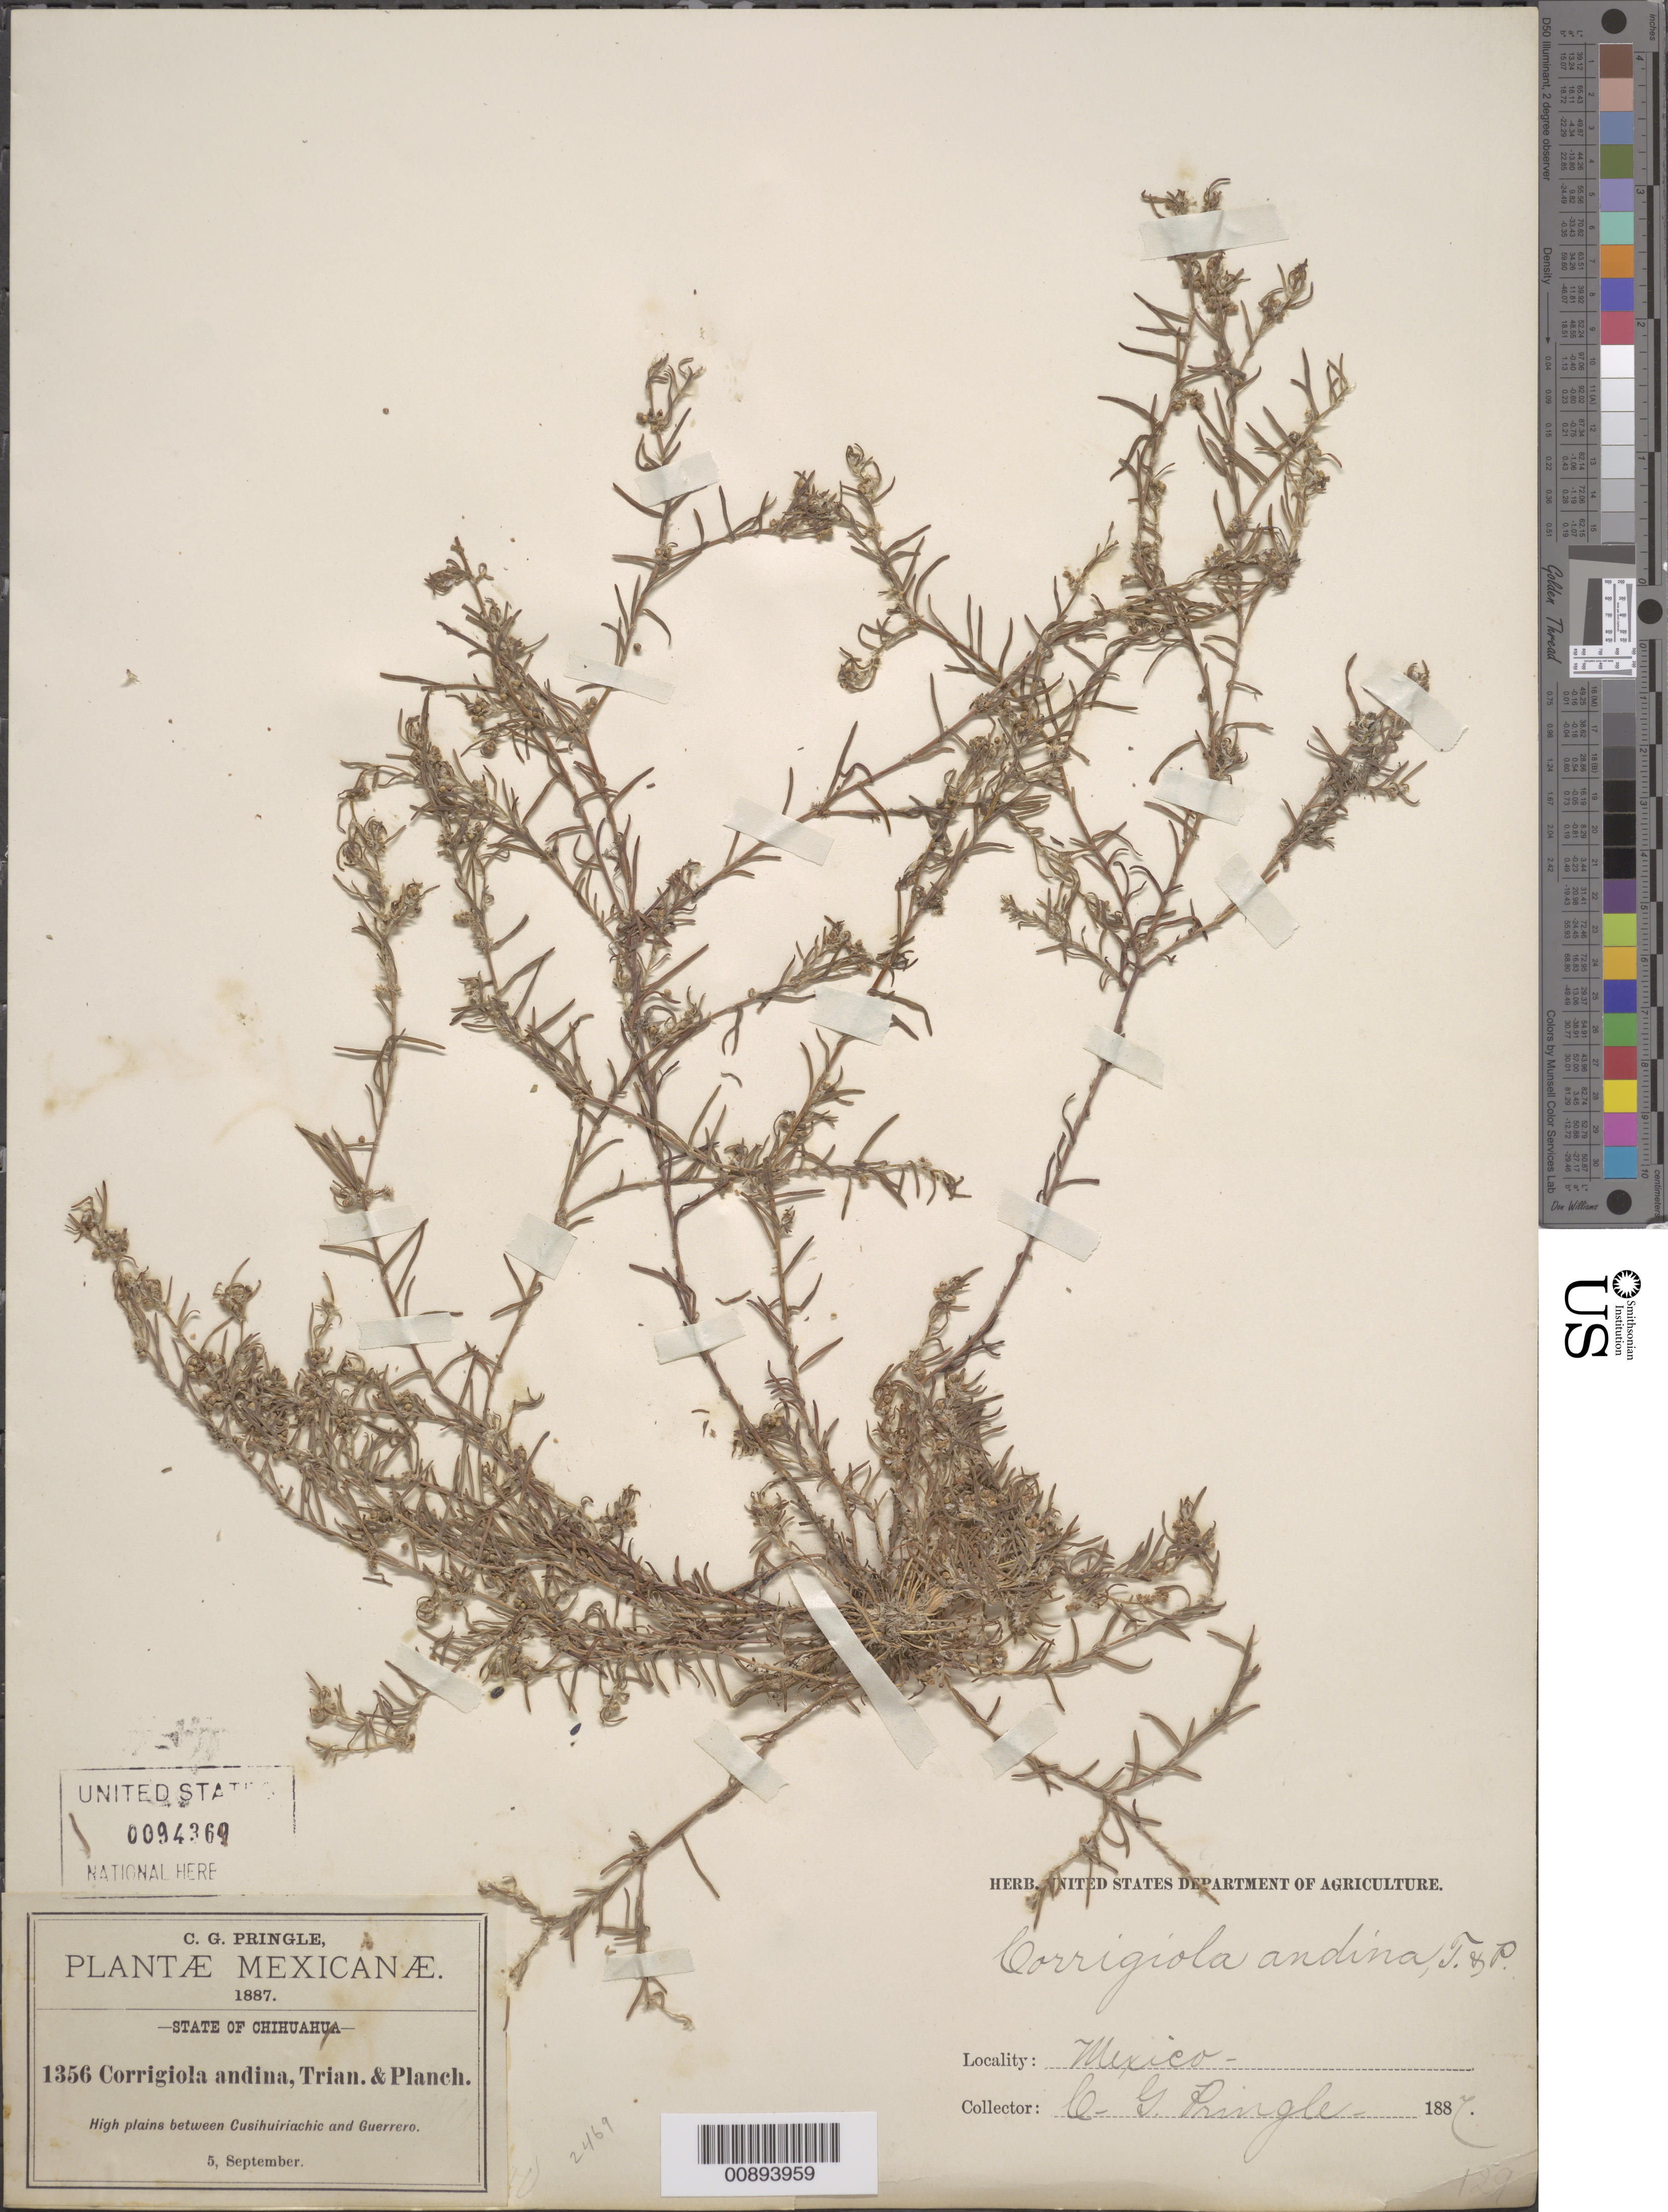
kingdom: Plantae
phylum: Tracheophyta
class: Magnoliopsida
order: Caryophyllales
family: Caryophyllaceae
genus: Corrigiola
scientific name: Corrigiola andina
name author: Planch. & Triana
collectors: C. G. Pringle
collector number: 1356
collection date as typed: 05 Sep 1887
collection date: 1887-09-05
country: Mexico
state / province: Chihuahua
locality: Between Cusihuiriachic and Guerrero, Chihuahua.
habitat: High plains.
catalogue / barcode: US 94369